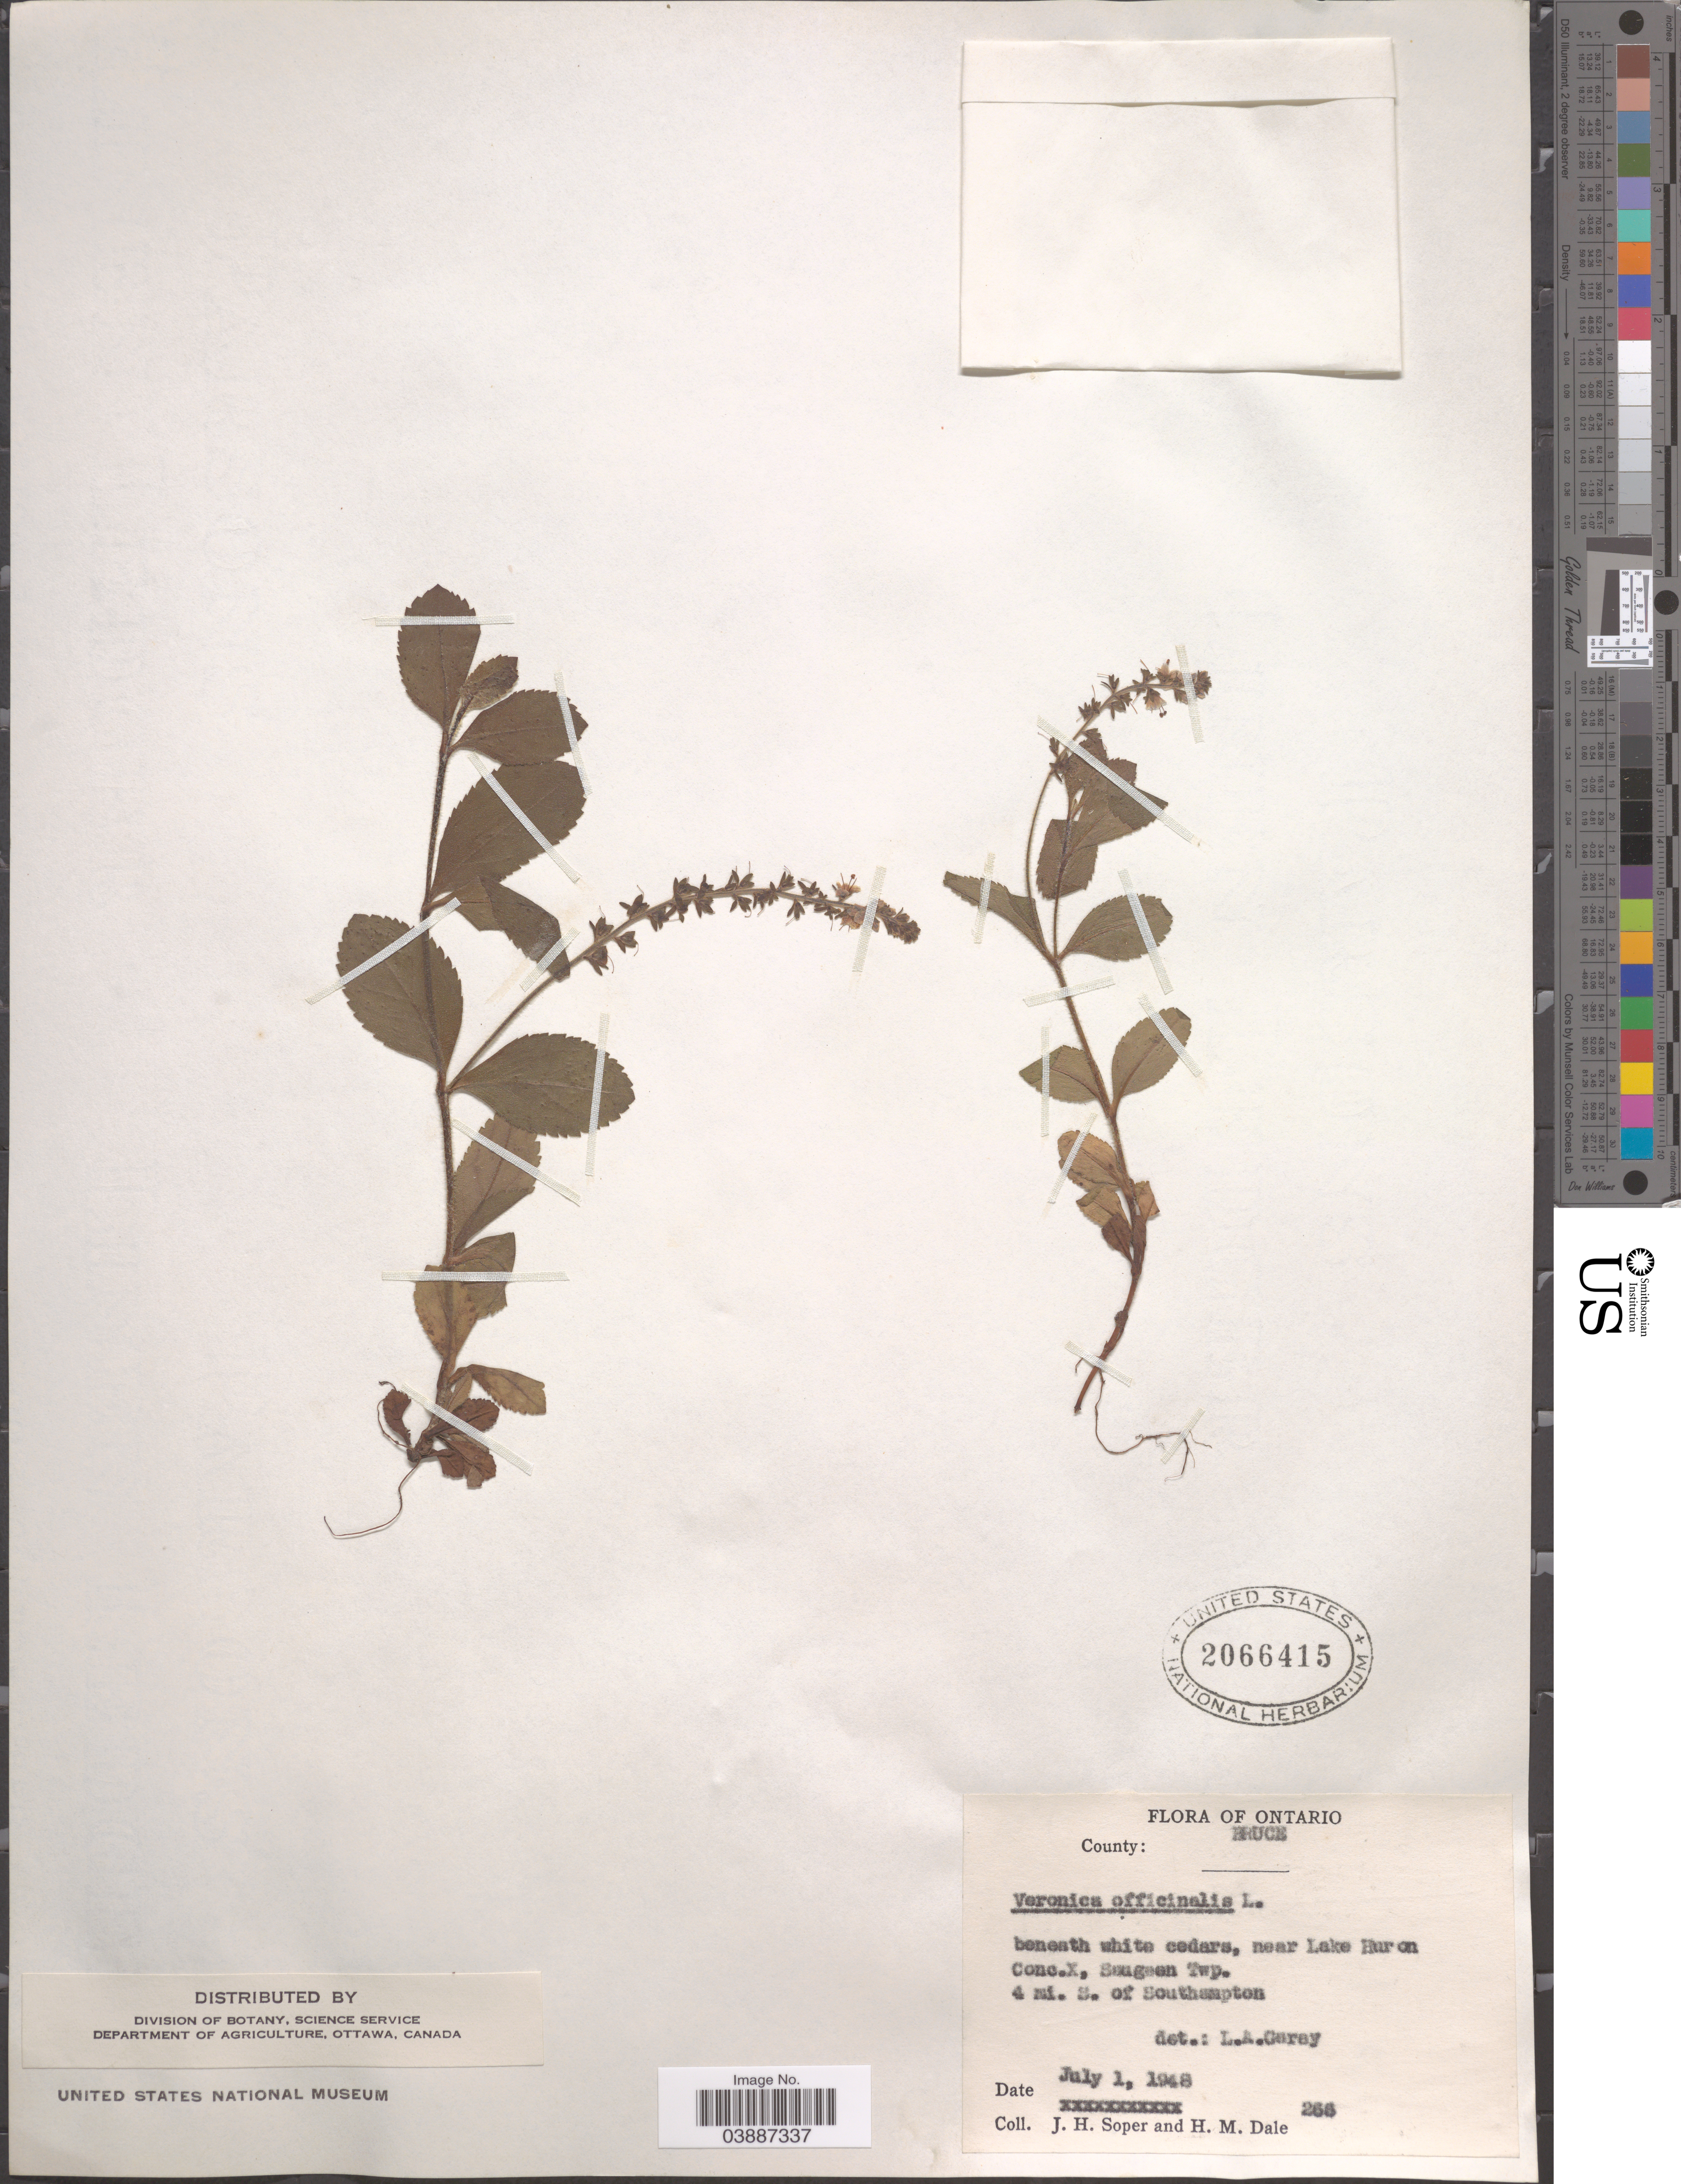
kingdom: Plantae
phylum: Tracheophyta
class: Magnoliopsida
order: Lamiales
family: Plantaginaceae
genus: Veronica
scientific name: Veronica officinalis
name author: L.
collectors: J. H. Soper & H. M. Dale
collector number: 266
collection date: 1948-07-01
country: Canada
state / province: Ontario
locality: County: Bruce. Beneath white cedars, near Lake Huron. Conc. X, Saugeen Twp. 4 mi. S. of Southampton.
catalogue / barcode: US 2066415